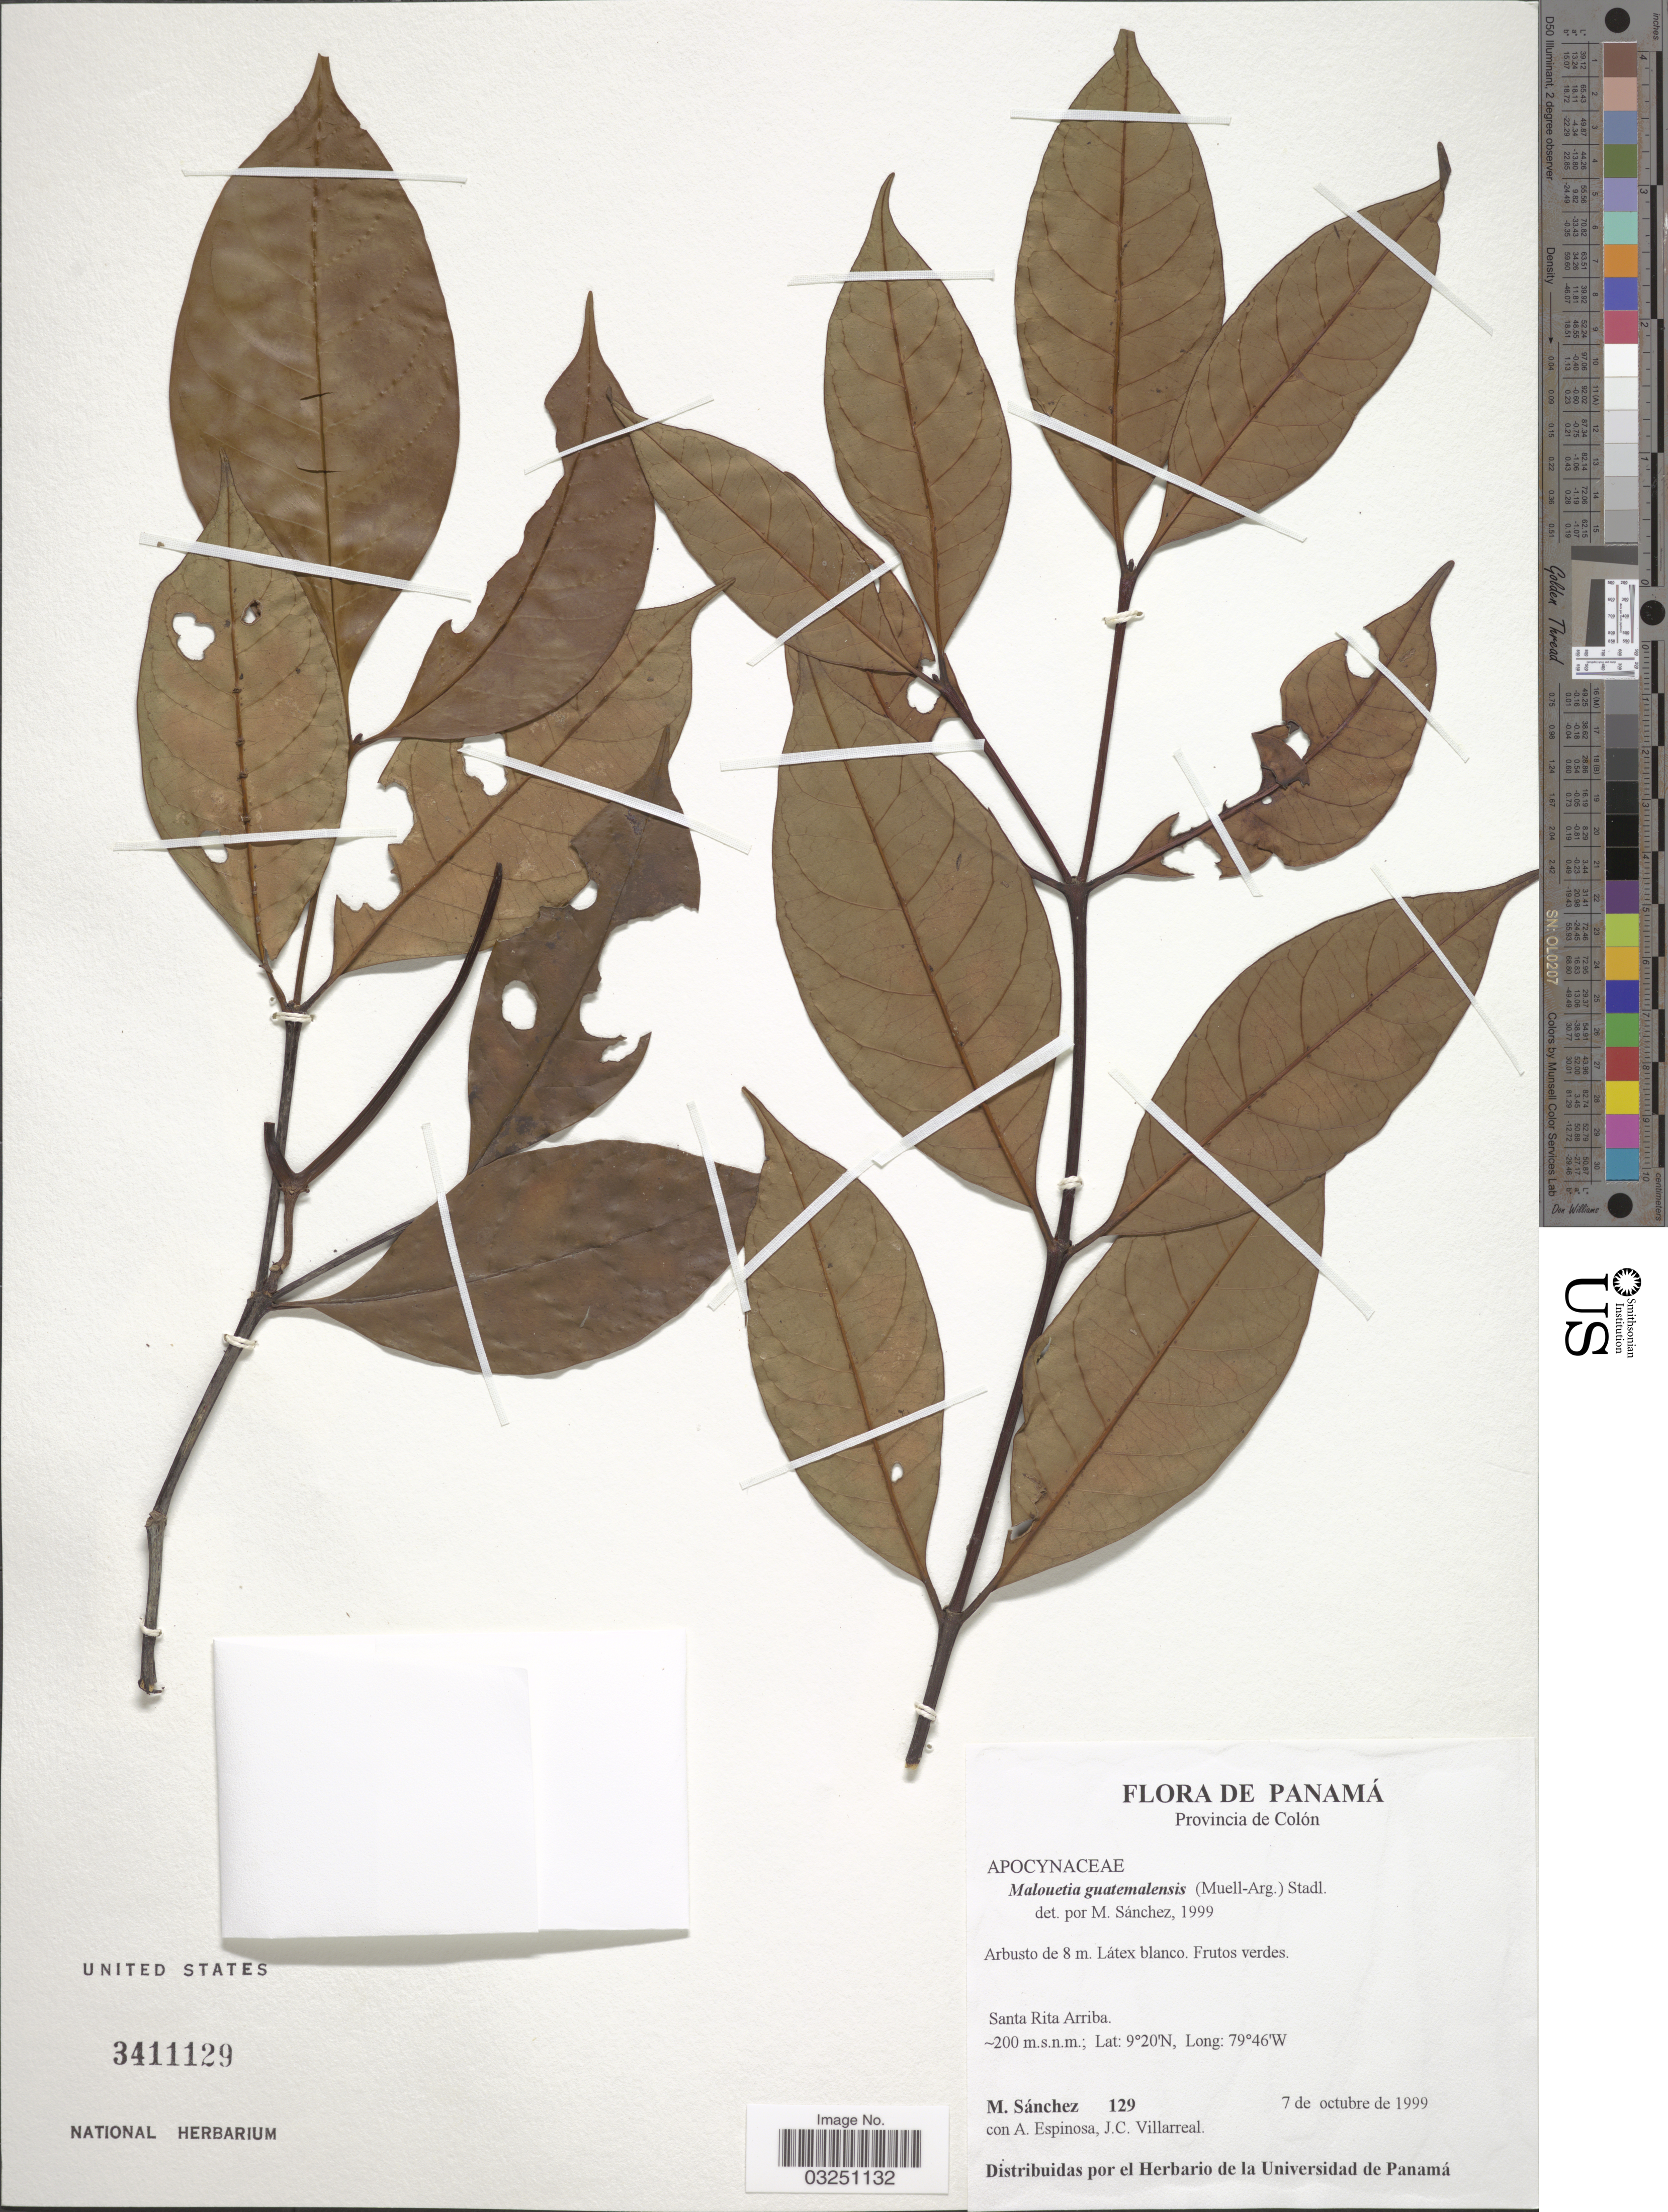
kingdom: Plantae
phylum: Tracheophyta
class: Magnoliopsida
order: Gentianales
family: Apocynaceae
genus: Malouetia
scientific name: Malouetia guatemalensis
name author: (Müll. Arg.) Standl.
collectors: M. Sánchez, A. Espinosa & J. Villarreal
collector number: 129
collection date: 1999-10-07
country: Panama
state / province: Colón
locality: Provincia de Colón, Santa Rita Arriba.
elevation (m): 200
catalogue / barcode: US 3411129